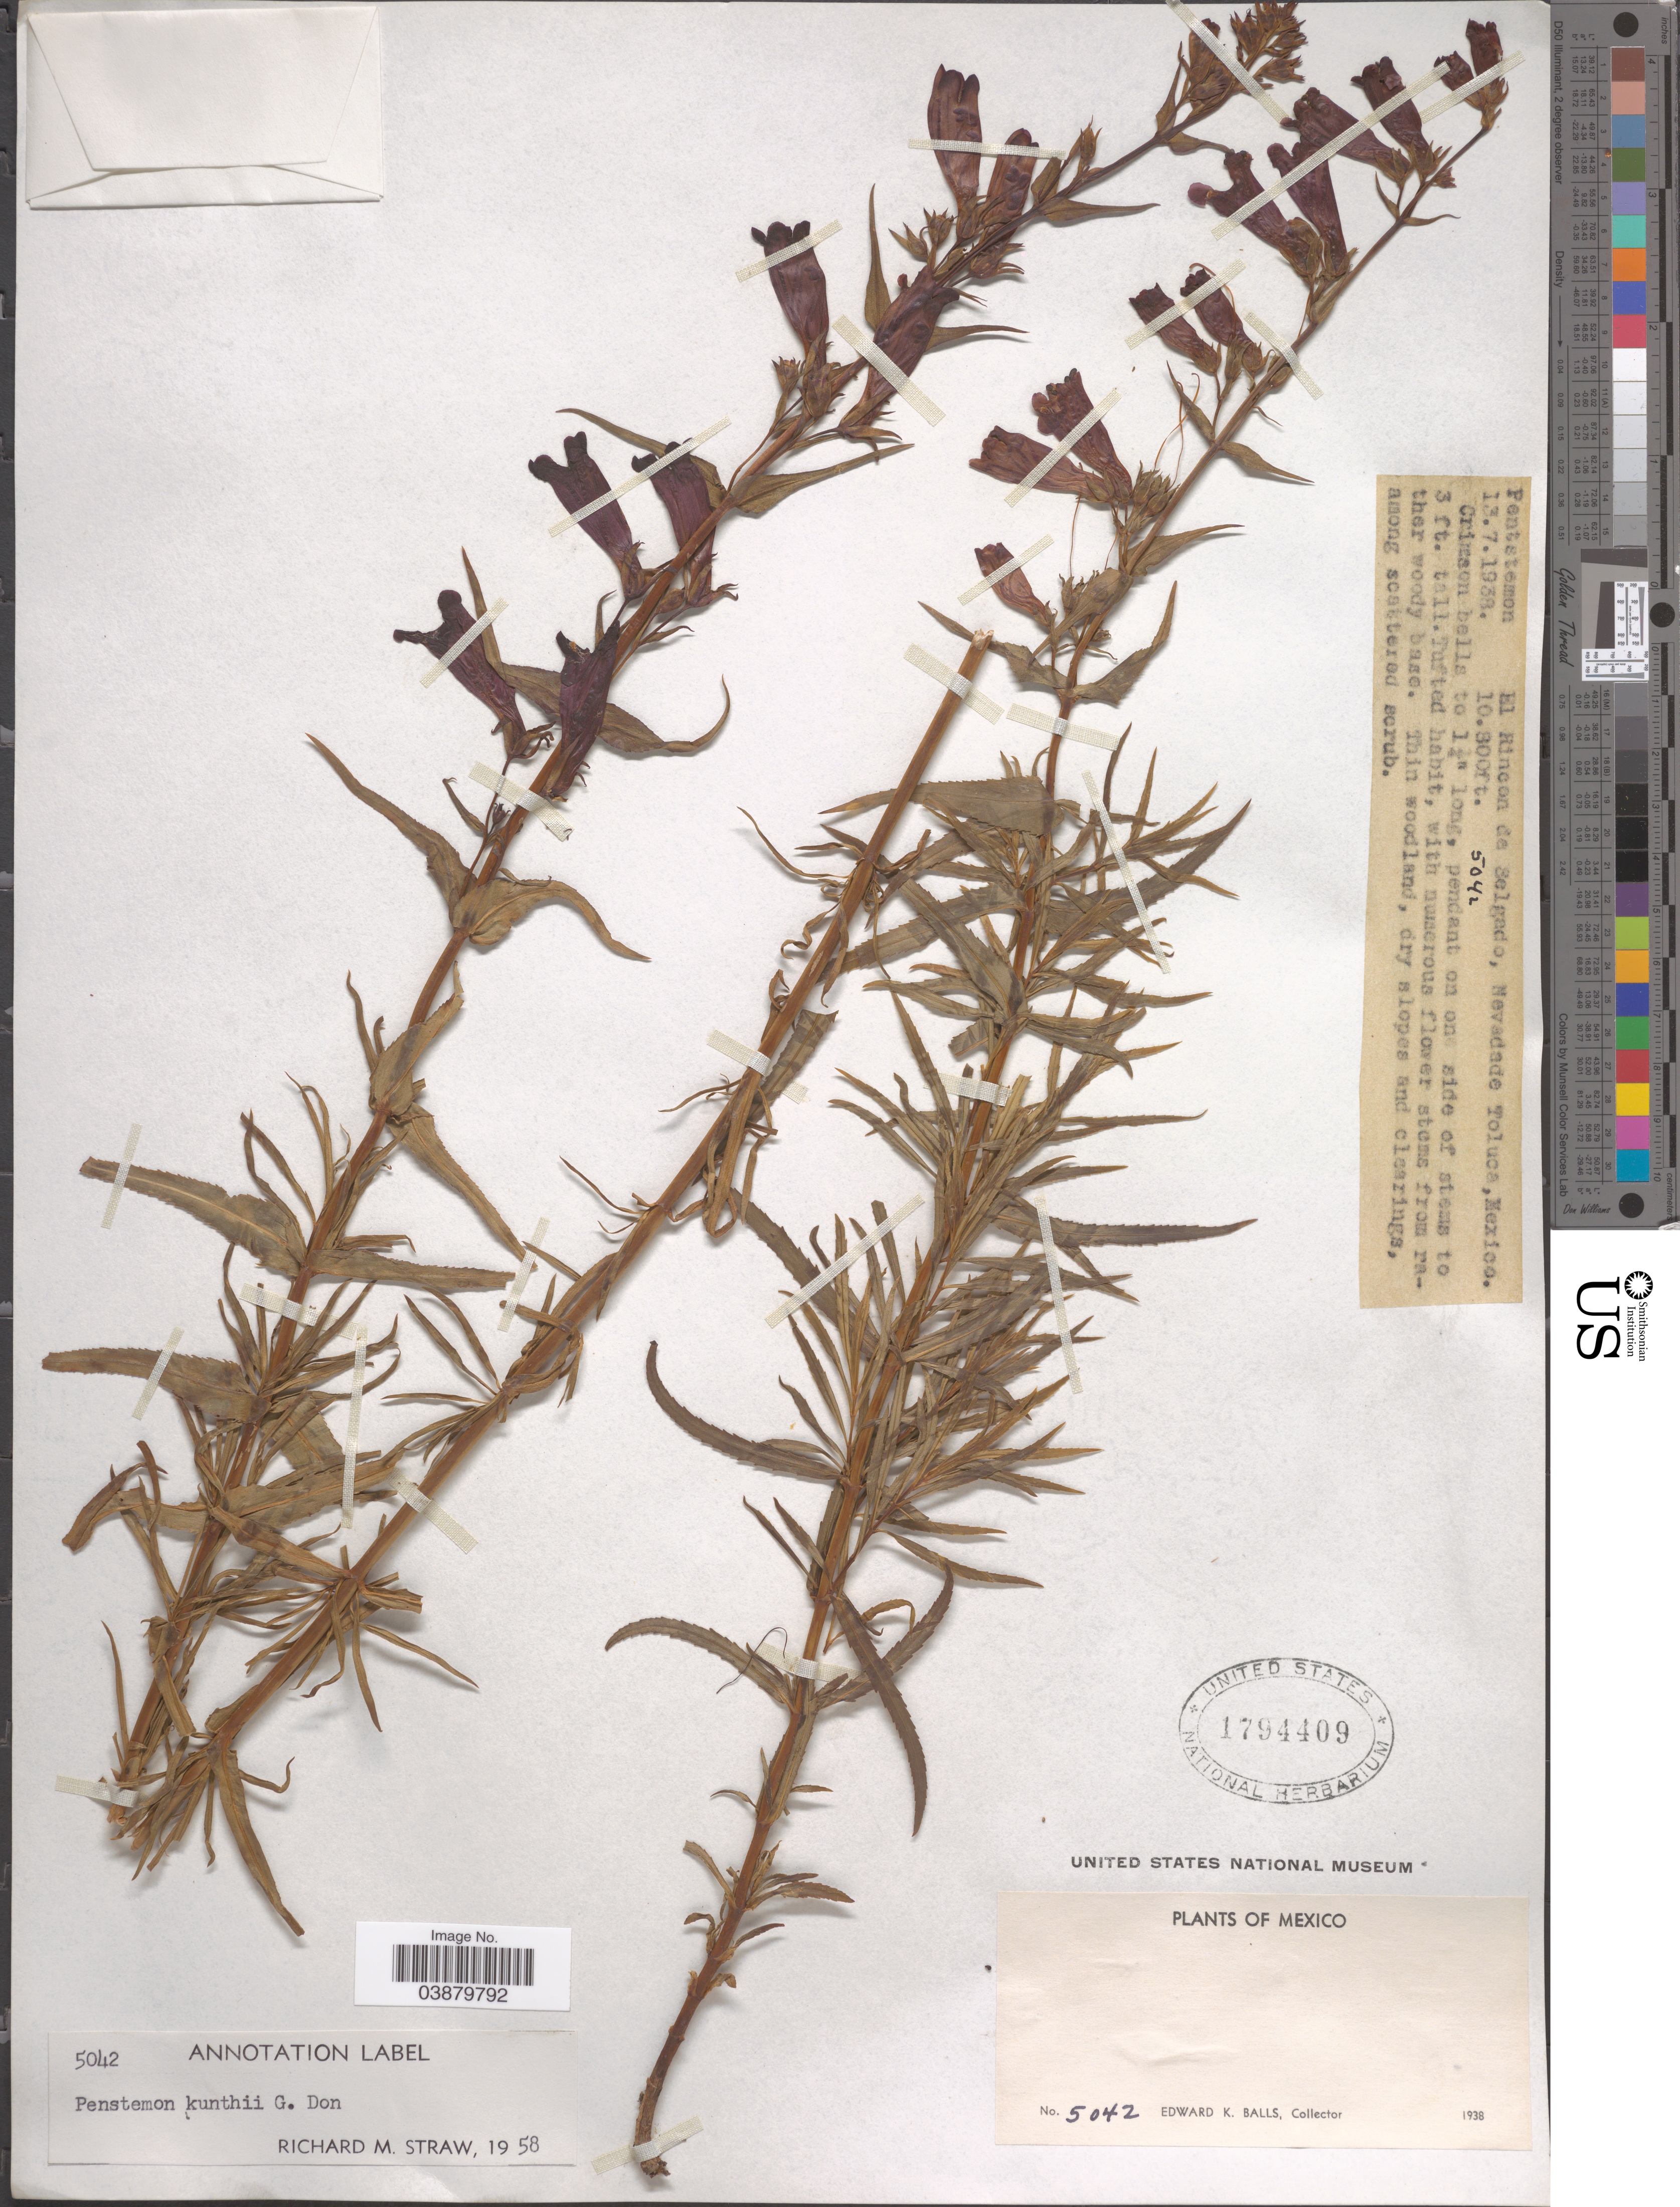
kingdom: Plantae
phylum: Tracheophyta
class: Magnoliopsida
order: Lamiales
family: Plantaginaceae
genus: Penstemon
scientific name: Penstemon kunthii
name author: G. Don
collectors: E. K. Balls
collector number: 5042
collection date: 1938-07-13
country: Mexico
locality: El Rincon de Selgado, Nevadade Toluca.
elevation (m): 3292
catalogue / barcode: US 1794409